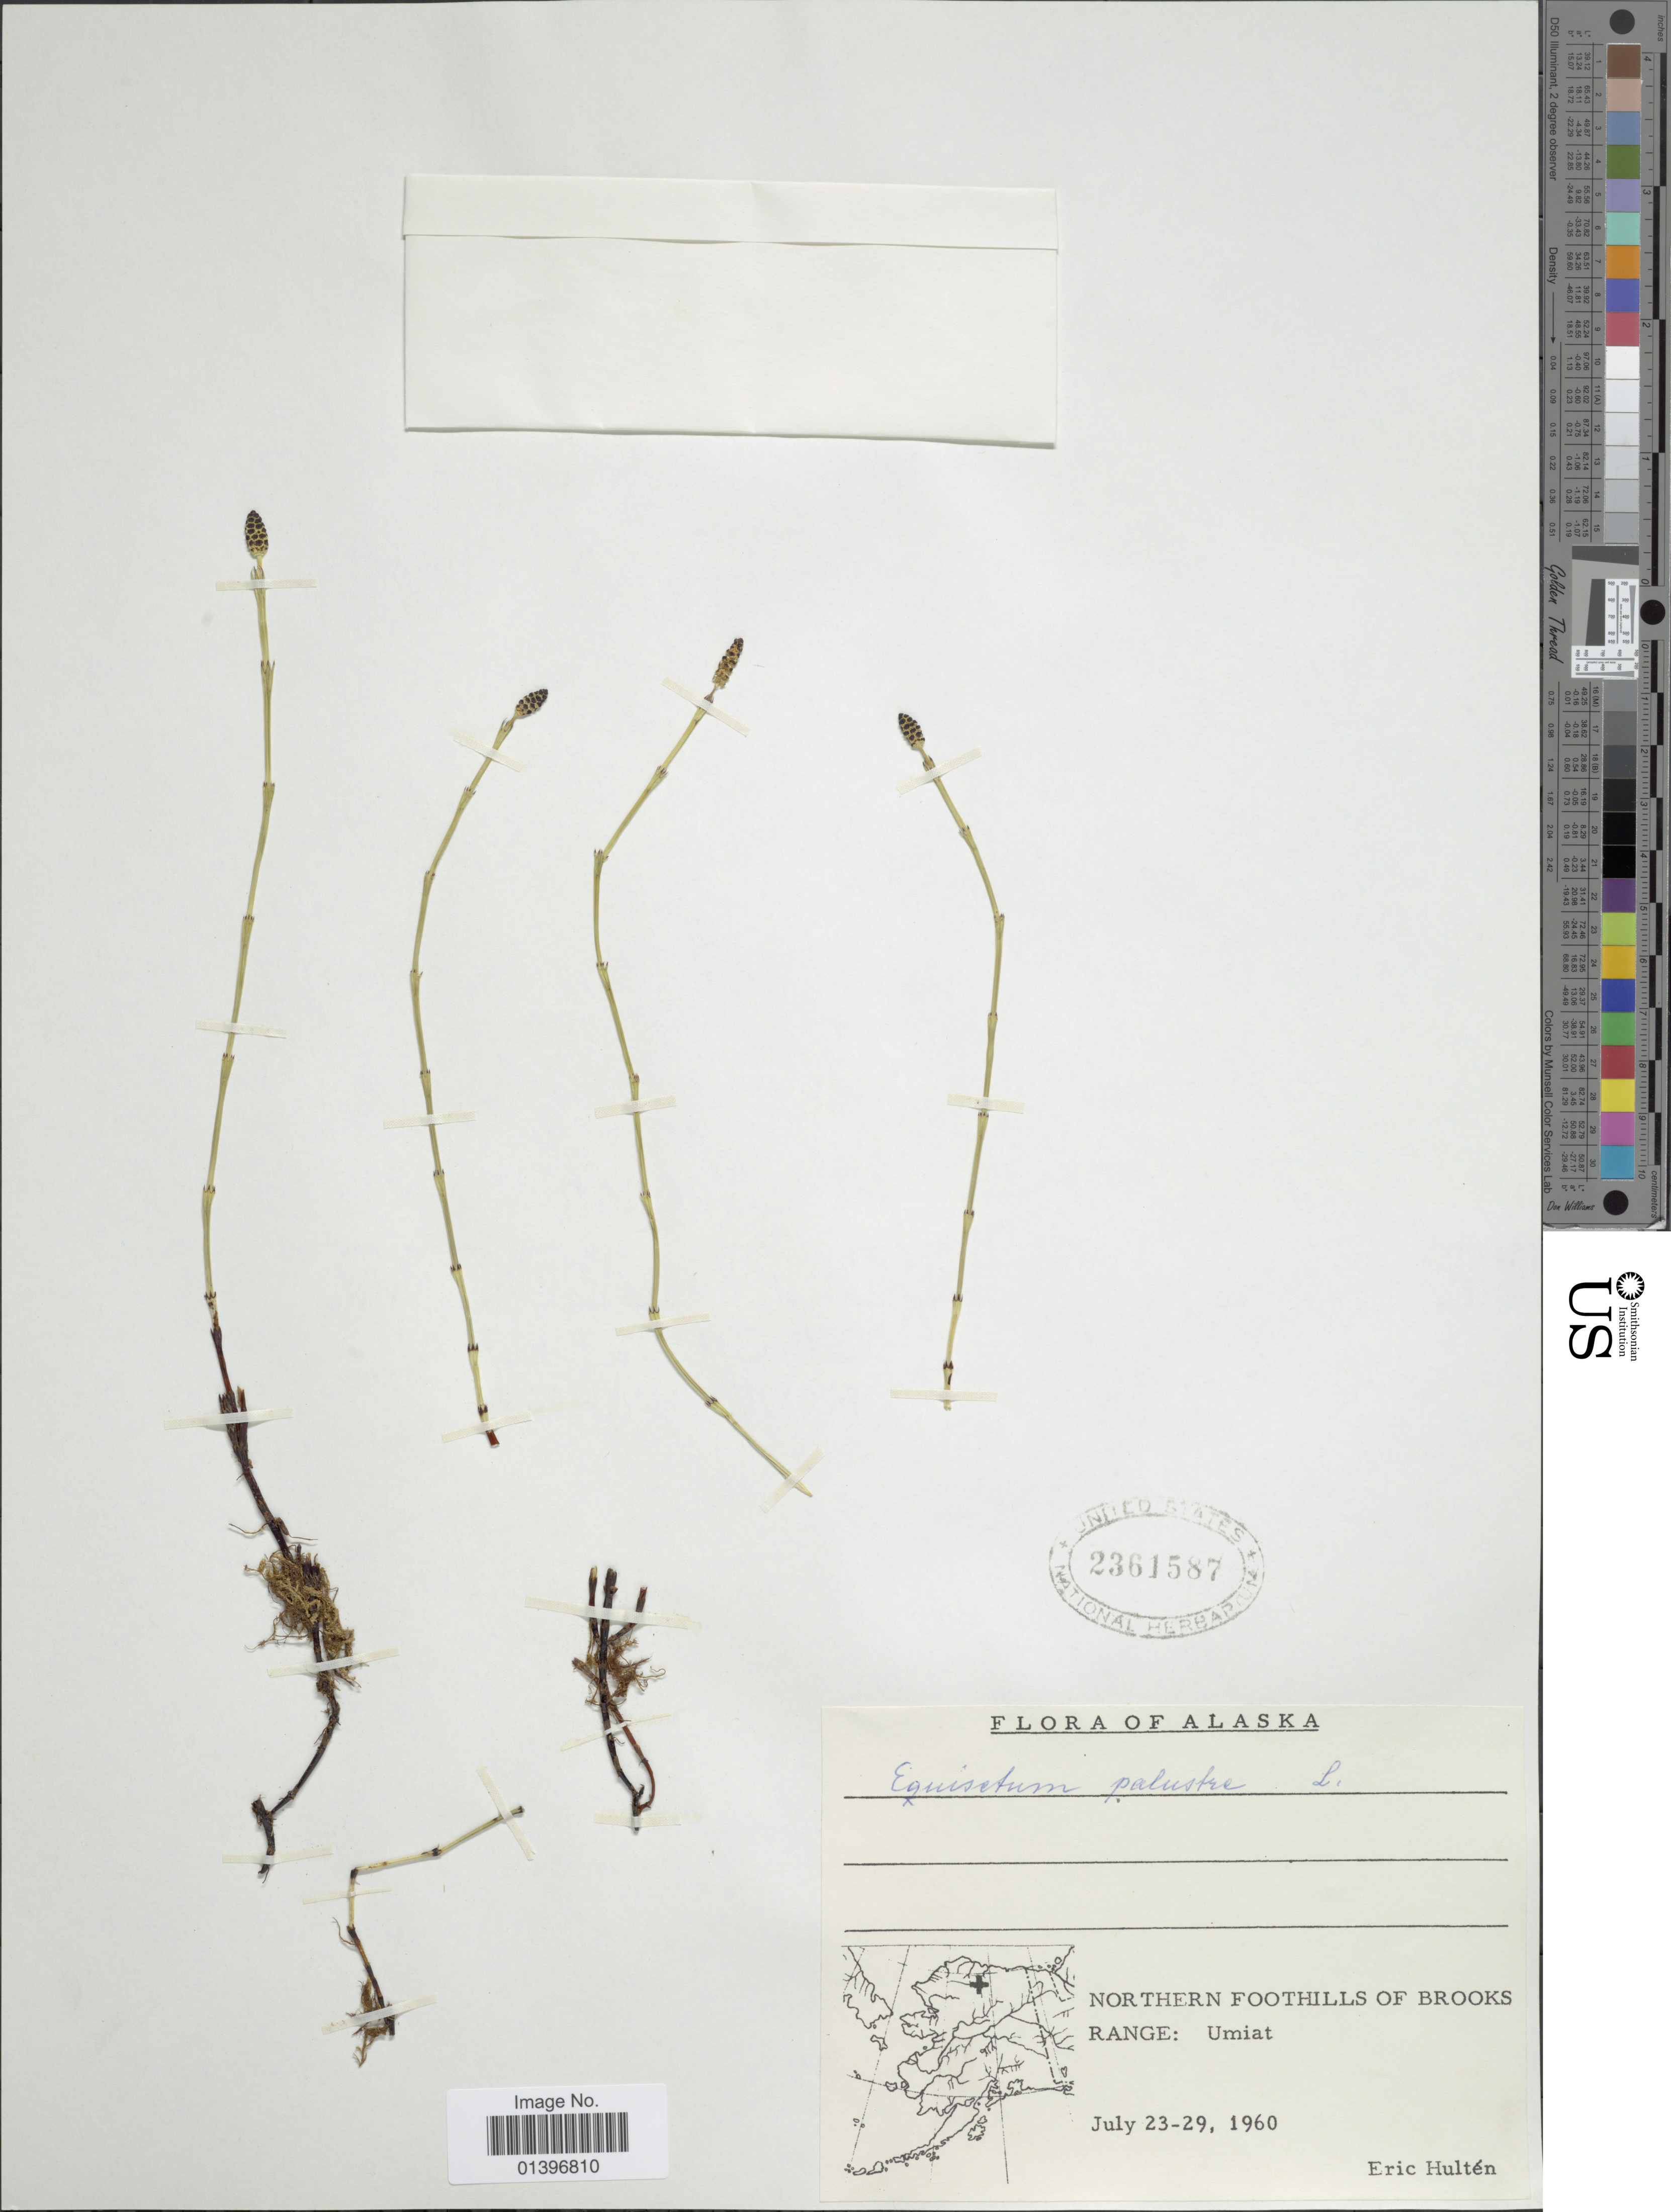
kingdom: Plantae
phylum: Tracheophyta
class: Polypodiopsida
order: Equisetales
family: Equisetaceae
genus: Equisetum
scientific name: Equisetum palustre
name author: L.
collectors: E. G. Hultén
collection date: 1960-07-23/1960-07-29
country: United States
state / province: Alaska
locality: Northern Foothills of Brooks, Range: Umiat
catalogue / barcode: US 2361587